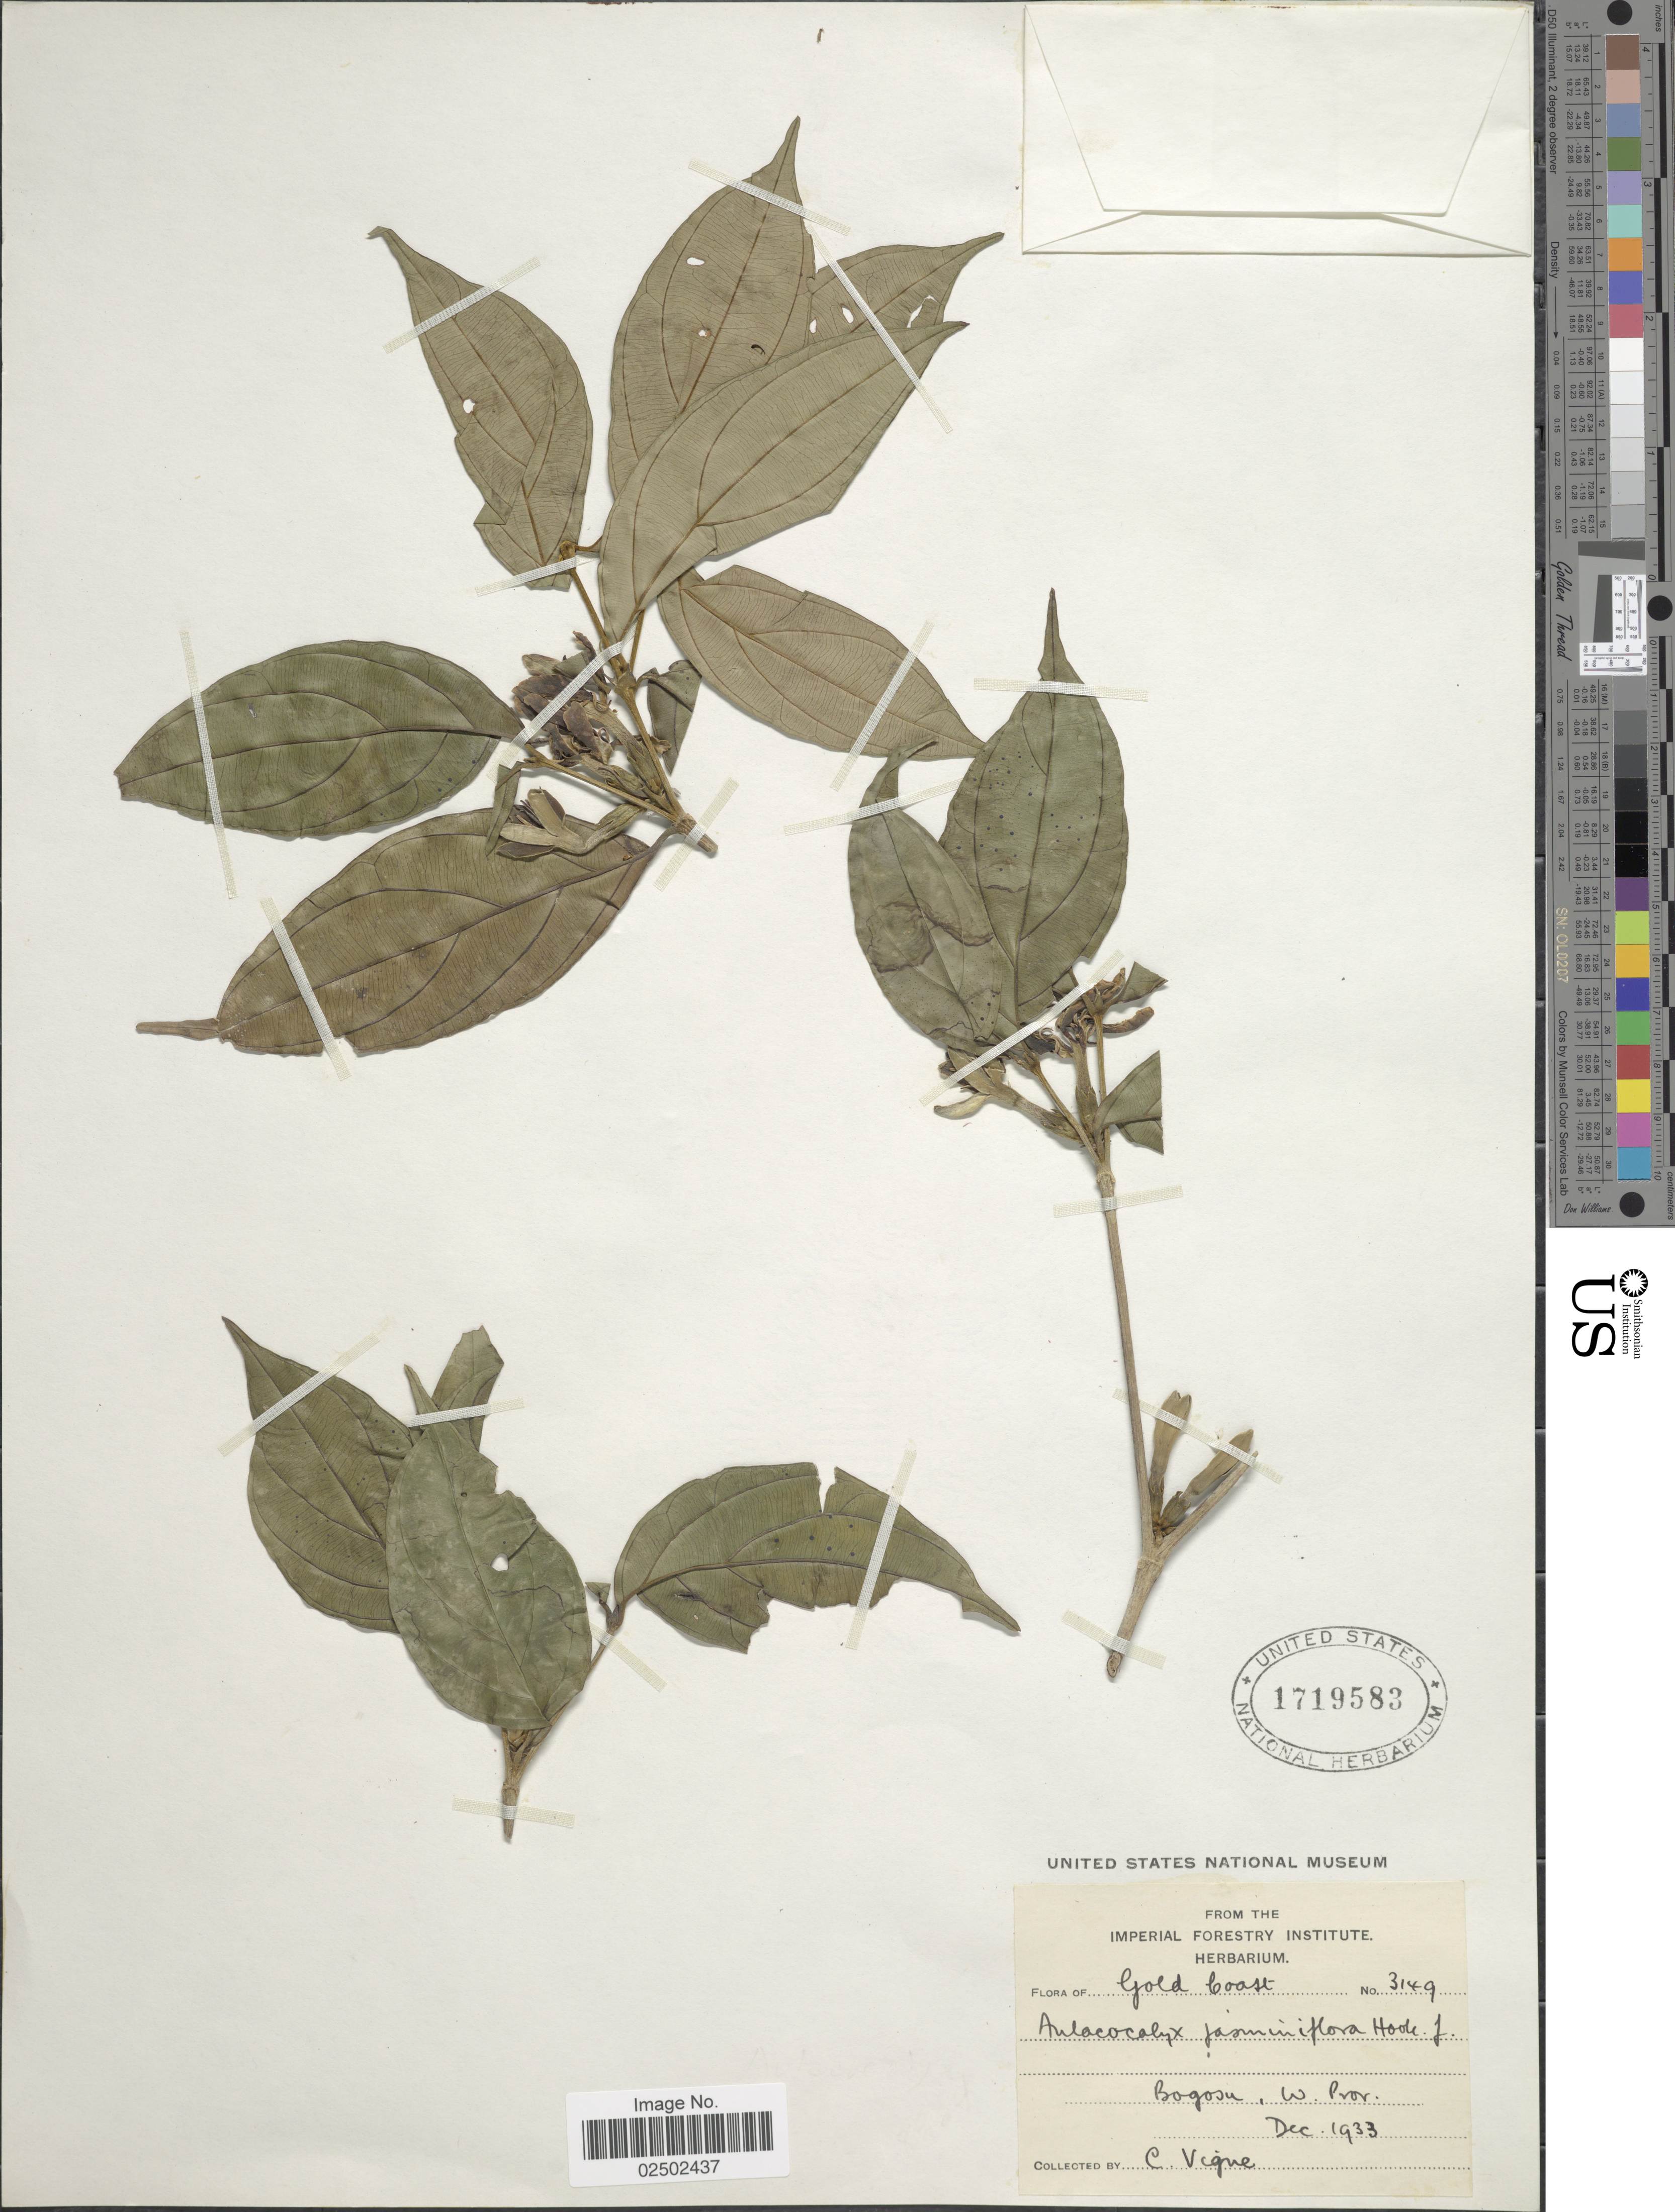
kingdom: Plantae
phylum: Tracheophyta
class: Magnoliopsida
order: Gentianales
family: Rubiaceae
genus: Aulacocalyx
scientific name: Aulacocalyx jasminiflora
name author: Hook. f.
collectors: C. Vigne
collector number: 3149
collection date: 1933-12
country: Ghana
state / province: Western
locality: Gold Coast, Bogosu, W. Prov.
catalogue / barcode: US 1719583